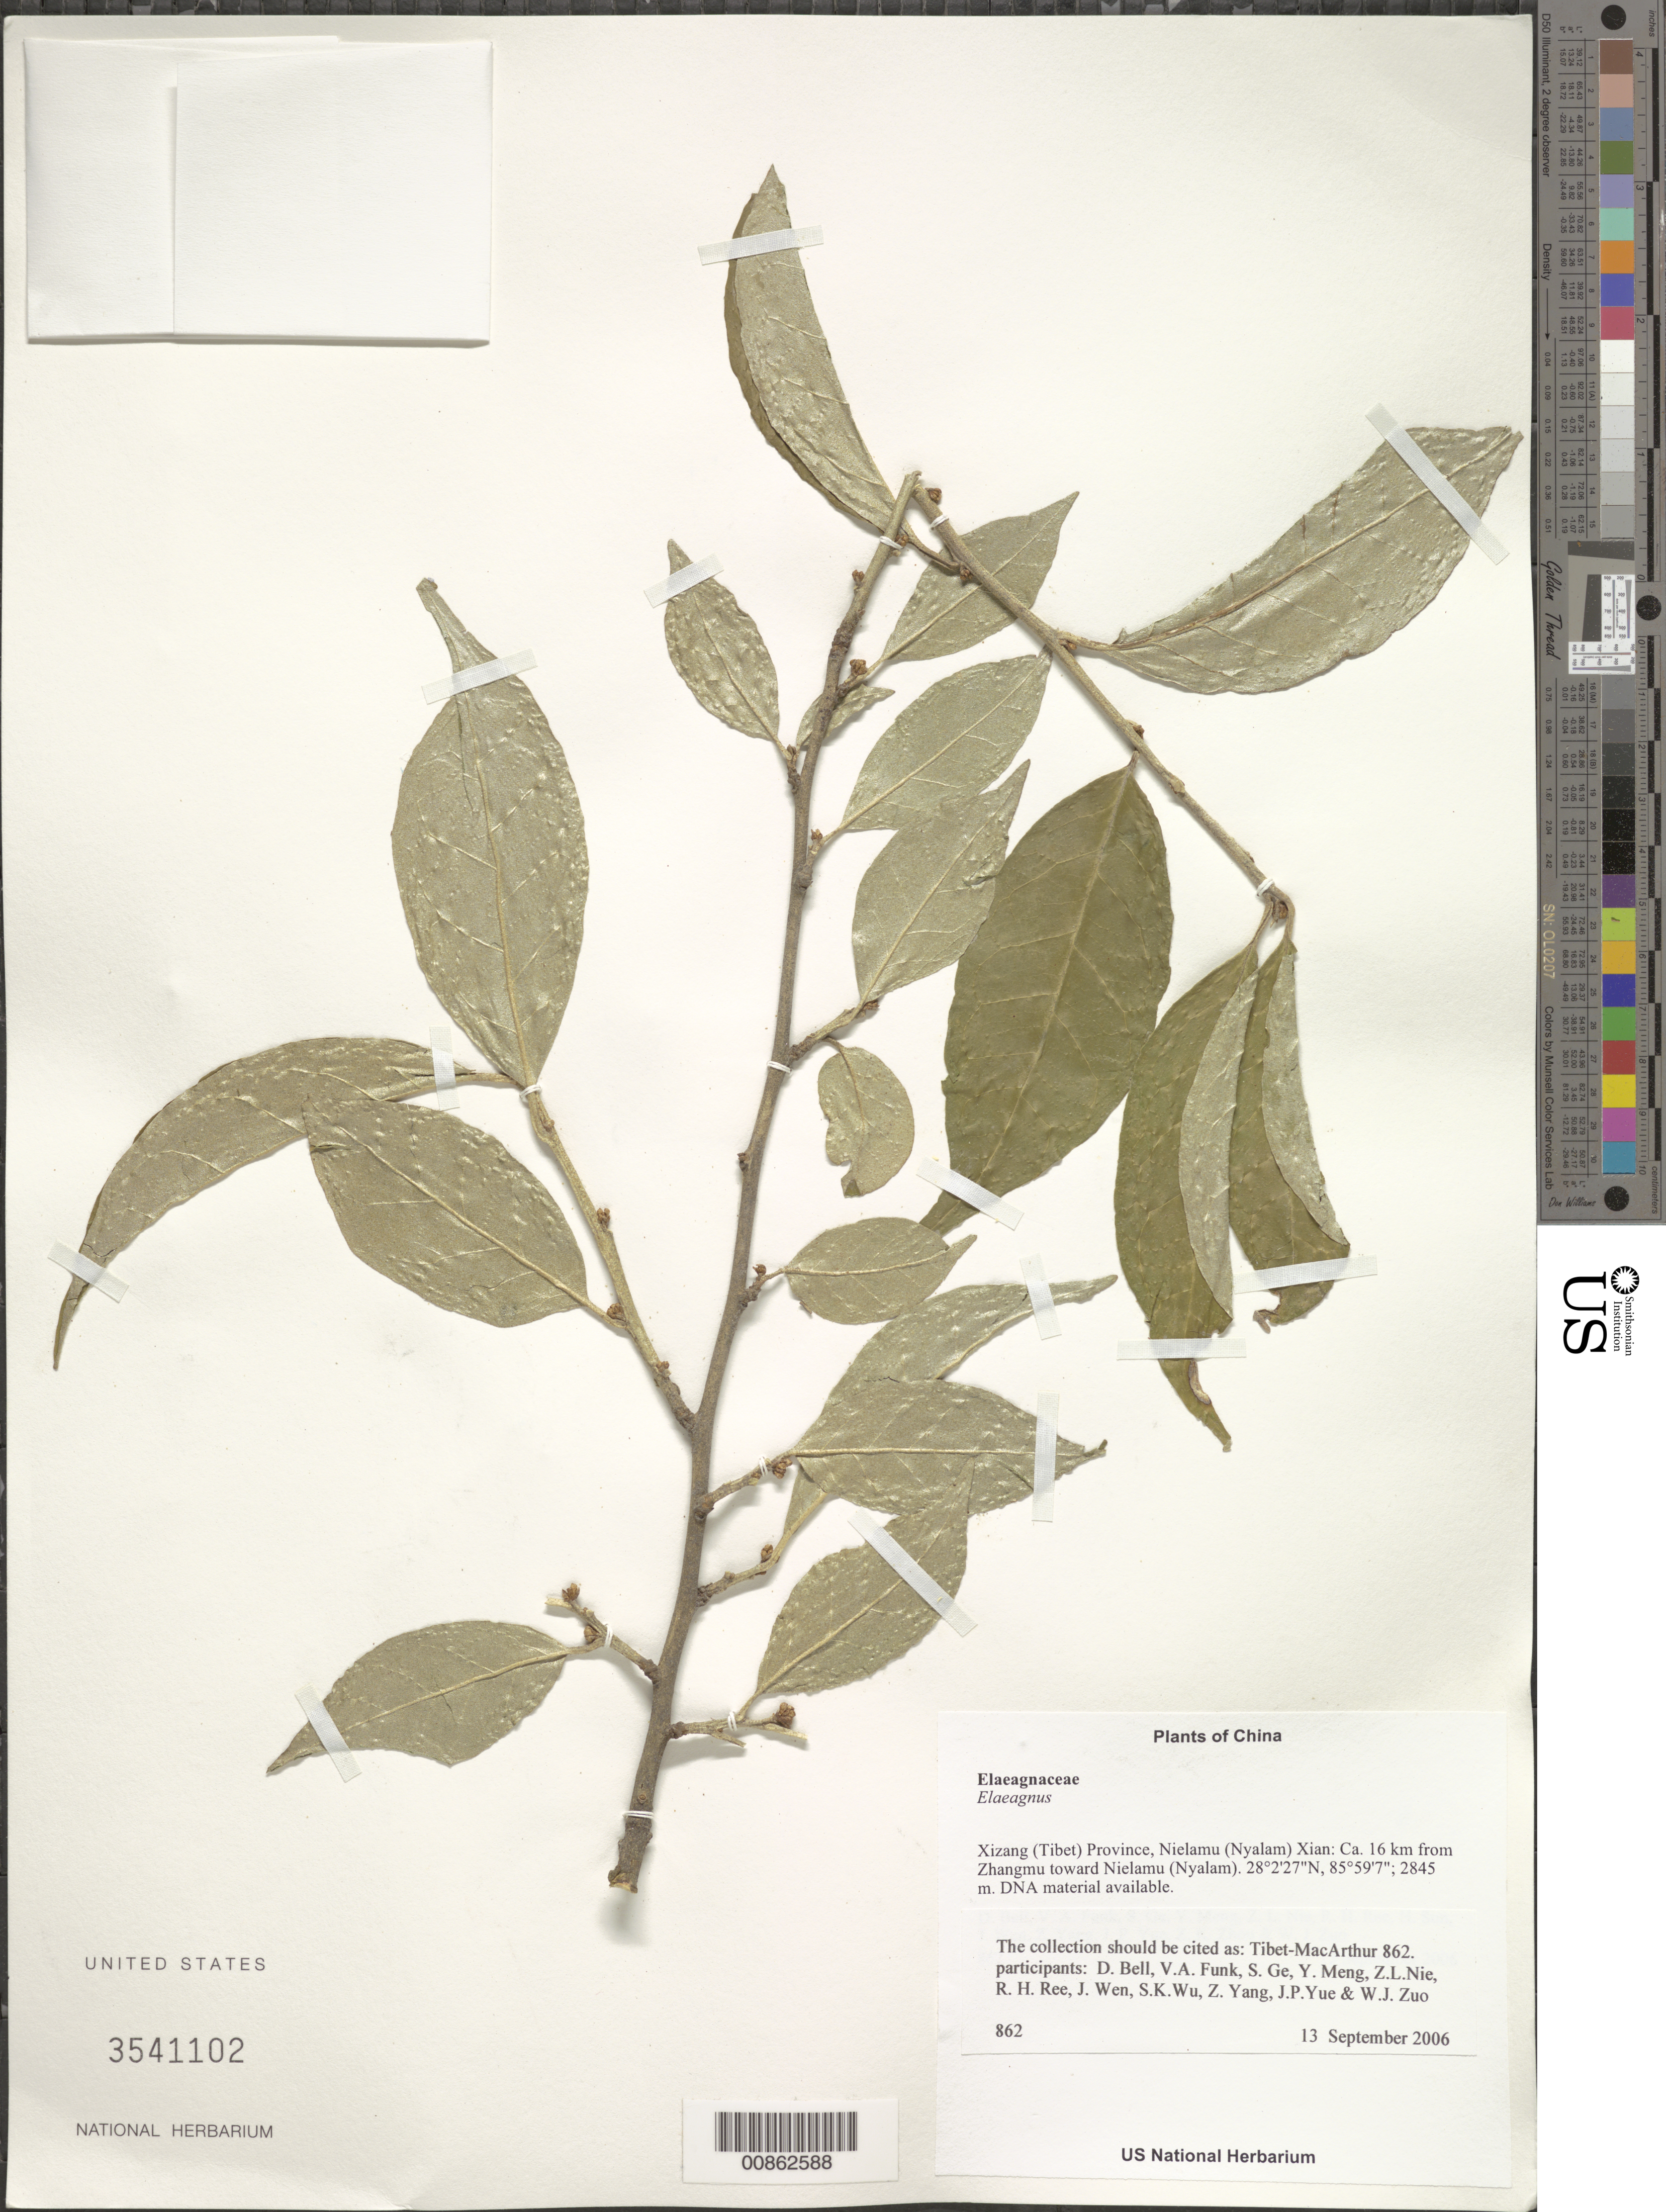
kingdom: Plantae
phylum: Tracheophyta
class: Magnoliopsida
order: Rosales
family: Elaeagnaceae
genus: Elaeagnus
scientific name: Elaeagnus sp.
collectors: Tibet-MacArthur, D. A. Bell, V. Funk, S. Ge, Y. Meng, Z. Nie, R. Ree, H. Sun, J. Wen, Z. Yang, J. Yue, Z. Zhou & W. Zuo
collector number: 862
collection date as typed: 13 Sep 2006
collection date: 2006-09-13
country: China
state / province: Xizang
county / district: Nielamu (Nyalam) Xian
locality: Ca. 16 km from Zhangmu toward Nielamu (Nyalam).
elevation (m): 2845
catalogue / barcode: US 3541102